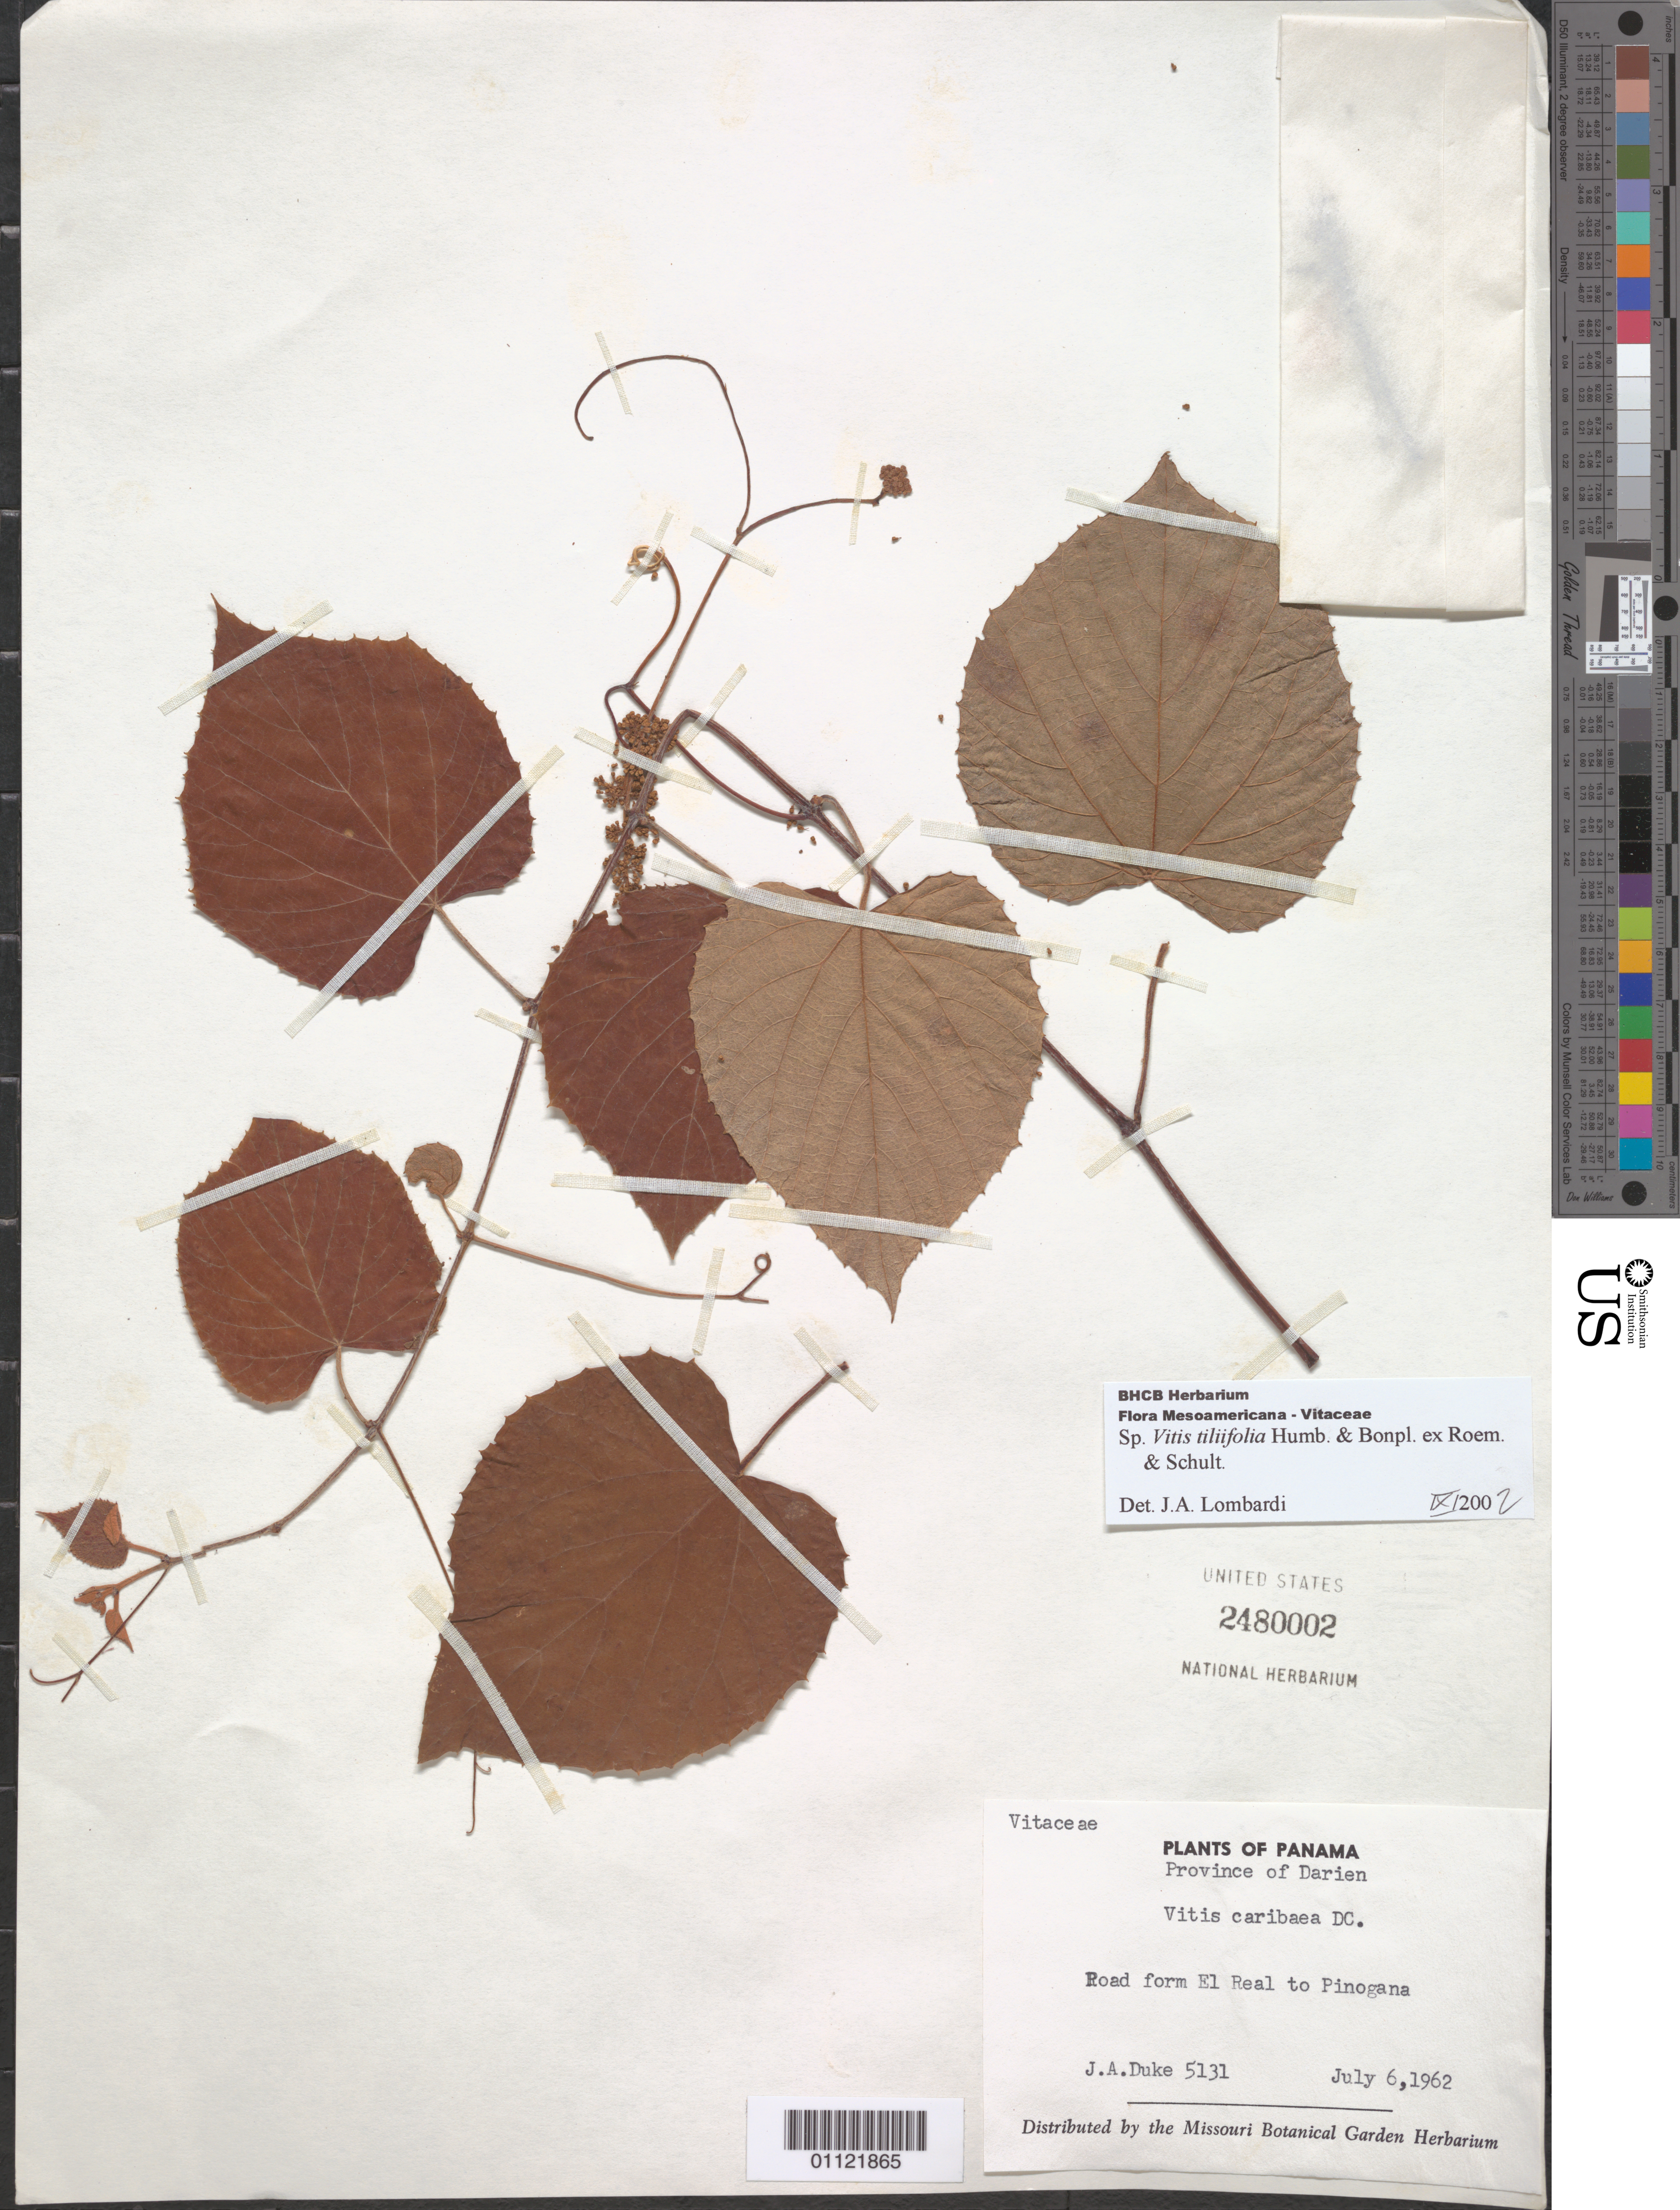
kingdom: Plantae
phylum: Tracheophyta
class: Magnoliopsida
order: Vitales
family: Vitaceae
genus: Vitis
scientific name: Vitis tiliifolia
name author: Humb. & Bonpl. ex Schult.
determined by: Lombardi, Julio A.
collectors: J. A. Duke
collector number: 5131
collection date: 1962-07-06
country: Panama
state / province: Darién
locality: Road from El Real to Pinogana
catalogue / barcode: US 2480002